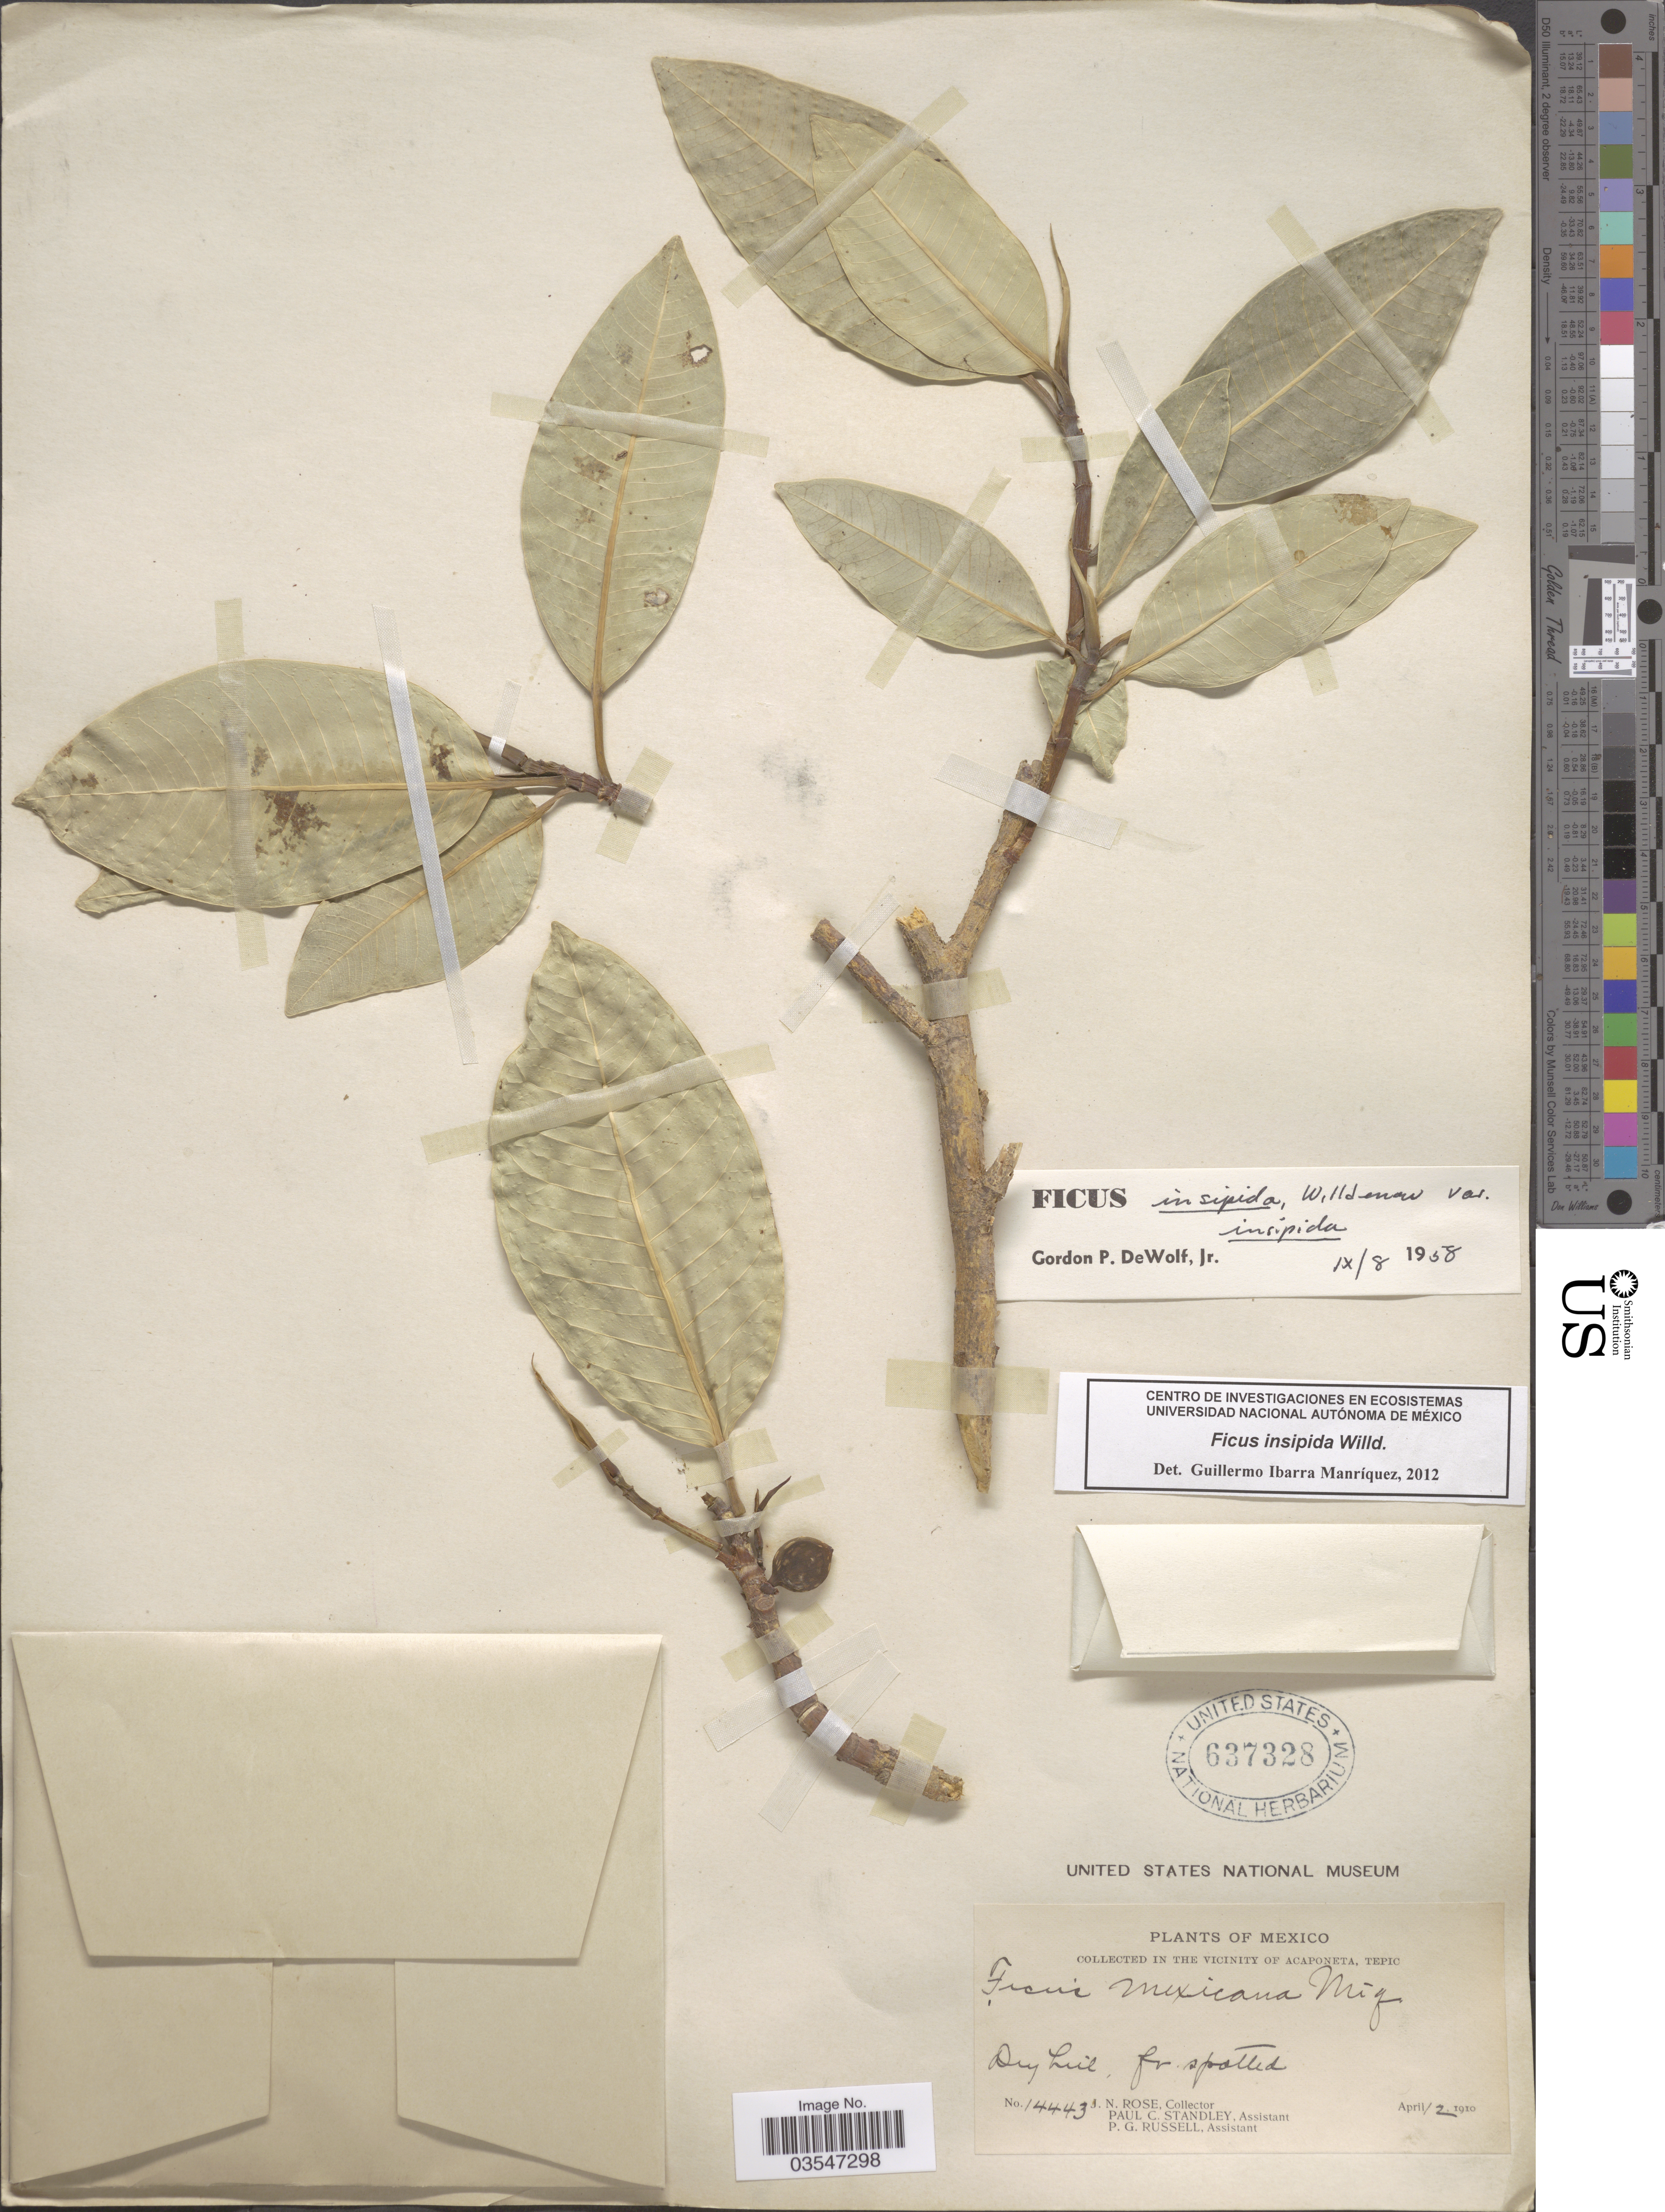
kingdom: Plantae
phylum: Tracheophyta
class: Magnoliopsida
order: Rosales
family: Moraceae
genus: Ficus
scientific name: Ficus insipida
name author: Willd.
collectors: J. N. Rose, P. C. Standley & P. G. Russell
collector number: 14443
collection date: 1910-04-12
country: Mexico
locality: Vicinity of Acaponeta, Tepic.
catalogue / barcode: US 637328